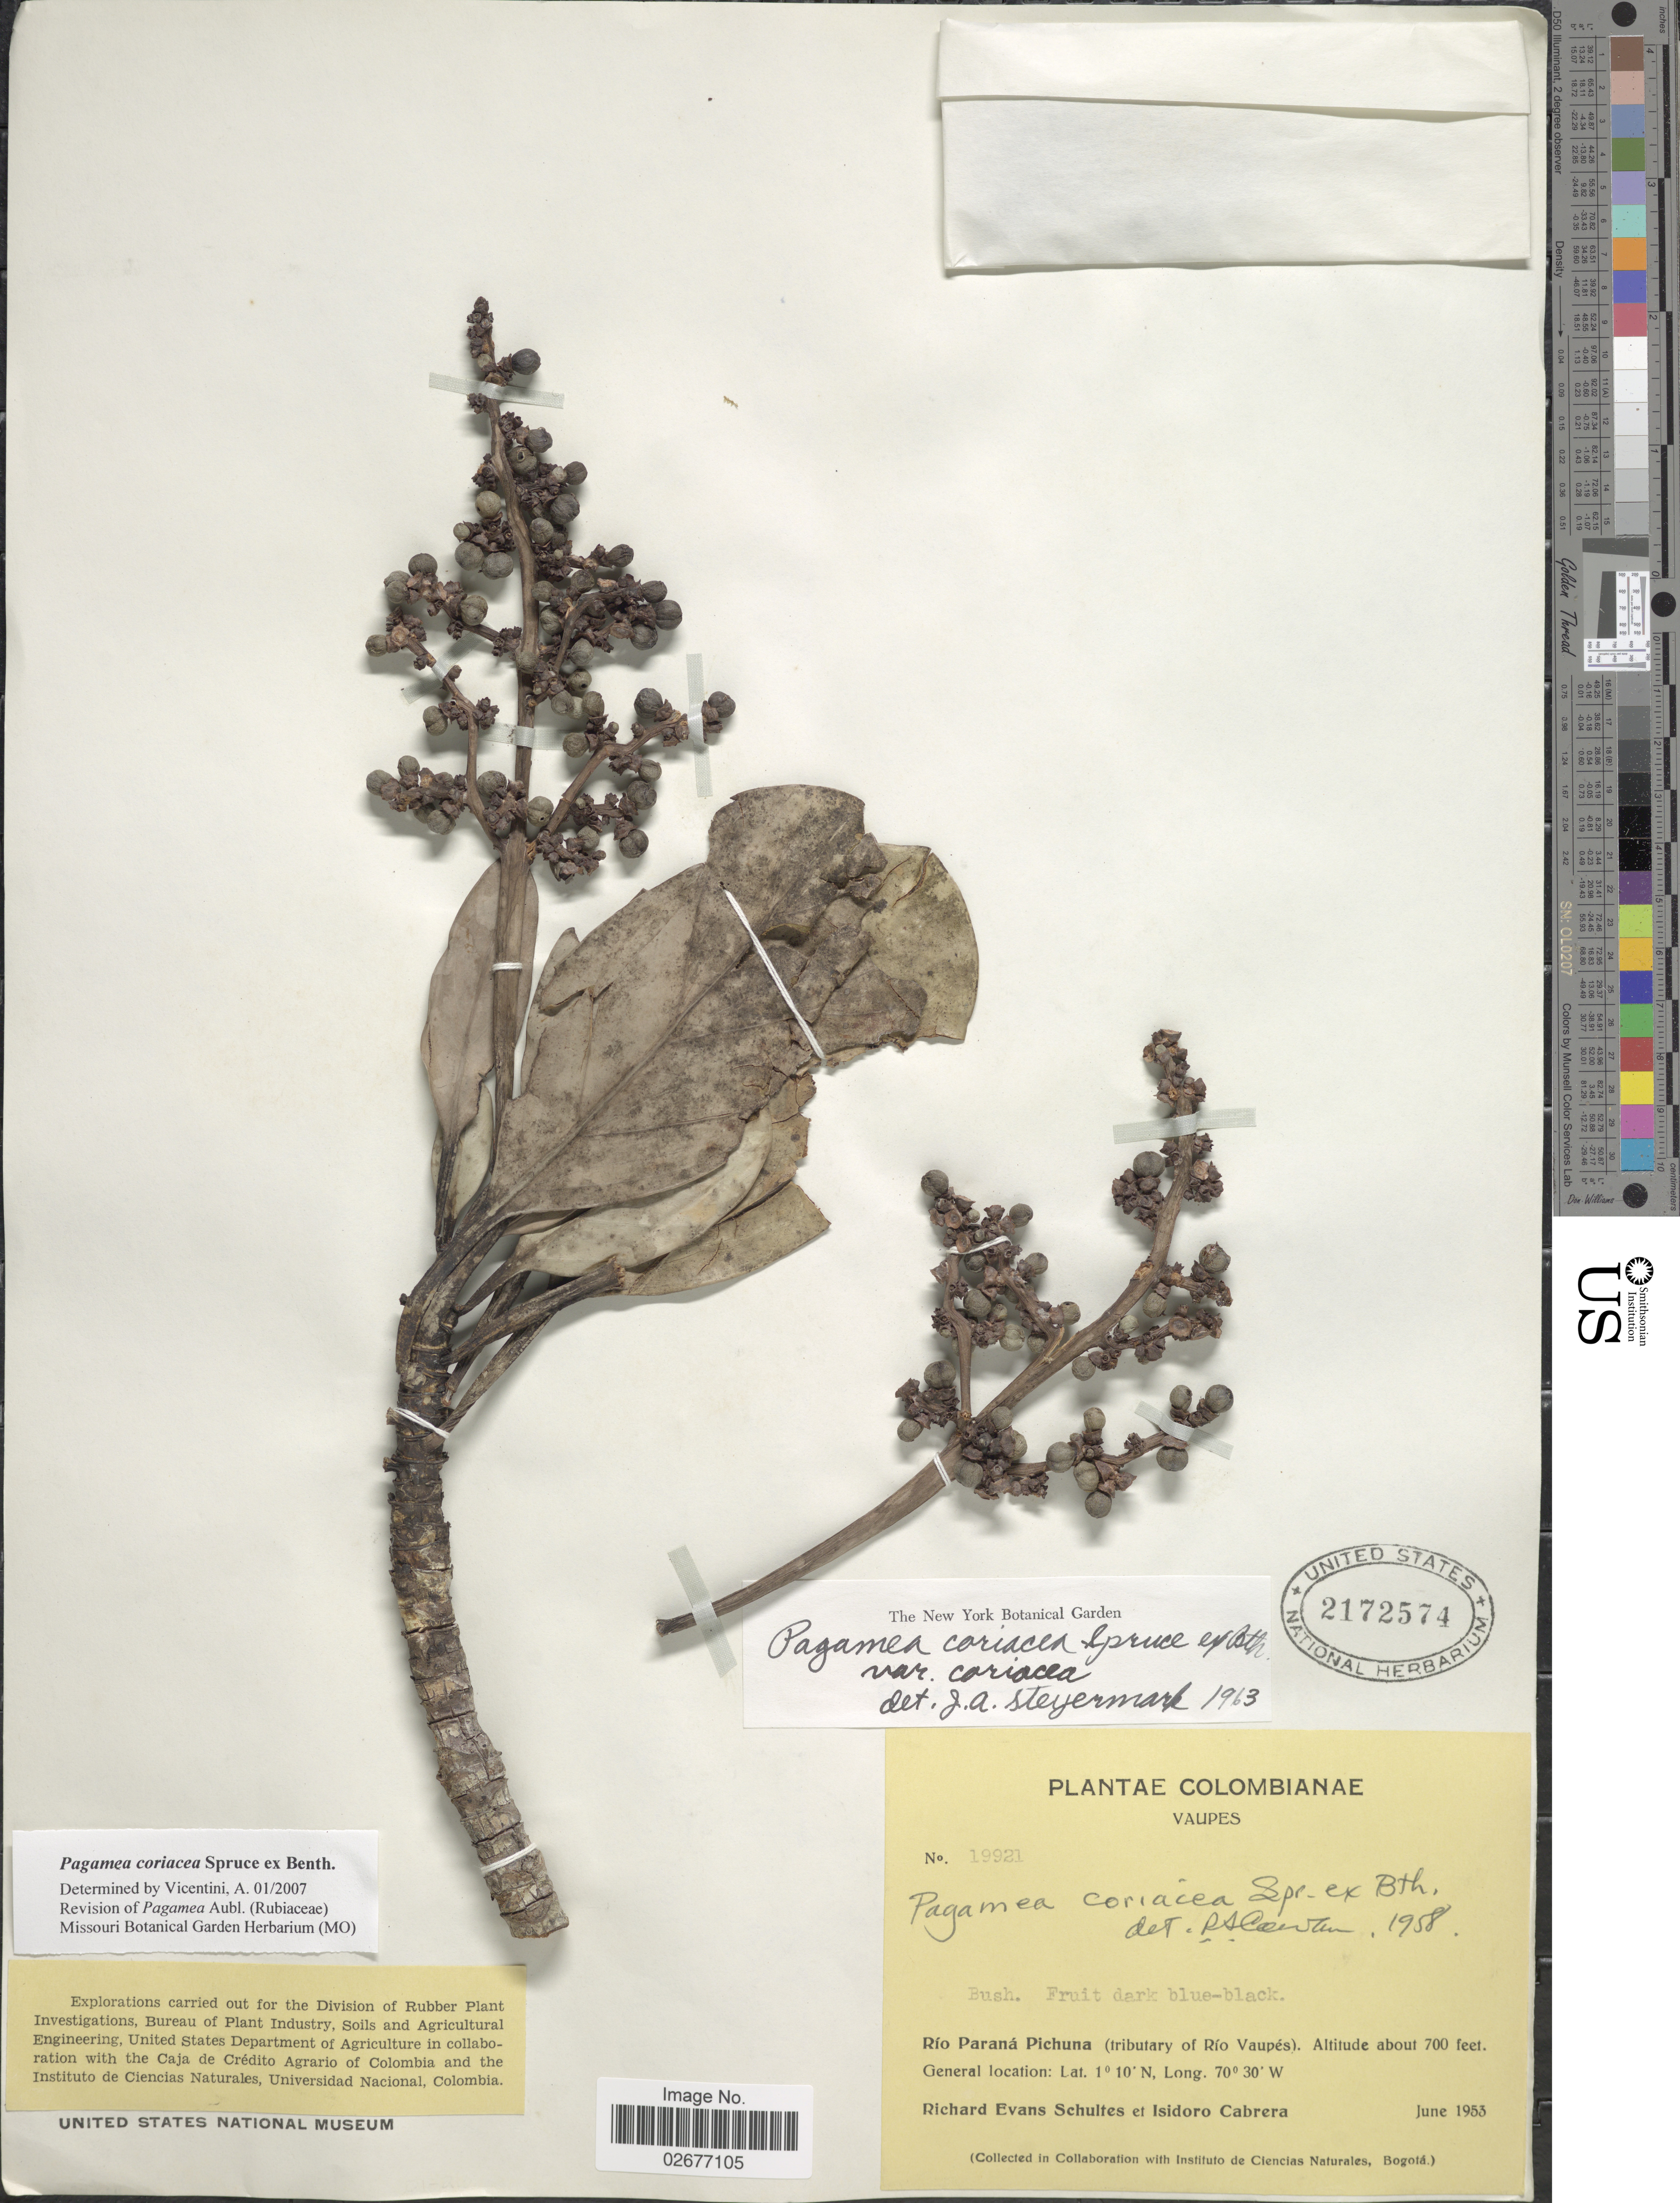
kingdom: Plantae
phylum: Tracheophyta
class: Magnoliopsida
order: Gentianales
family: Rubiaceae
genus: Pagamea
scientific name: Pagamea coriacea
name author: Spruce ex Benth.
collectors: R. E. Schultes & I. Cabrera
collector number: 19921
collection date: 1953-06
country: Colombia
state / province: Vaupés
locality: Rio Parana Pichuna (tributary of Rio Vaupes)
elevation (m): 213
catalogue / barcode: US 2172574